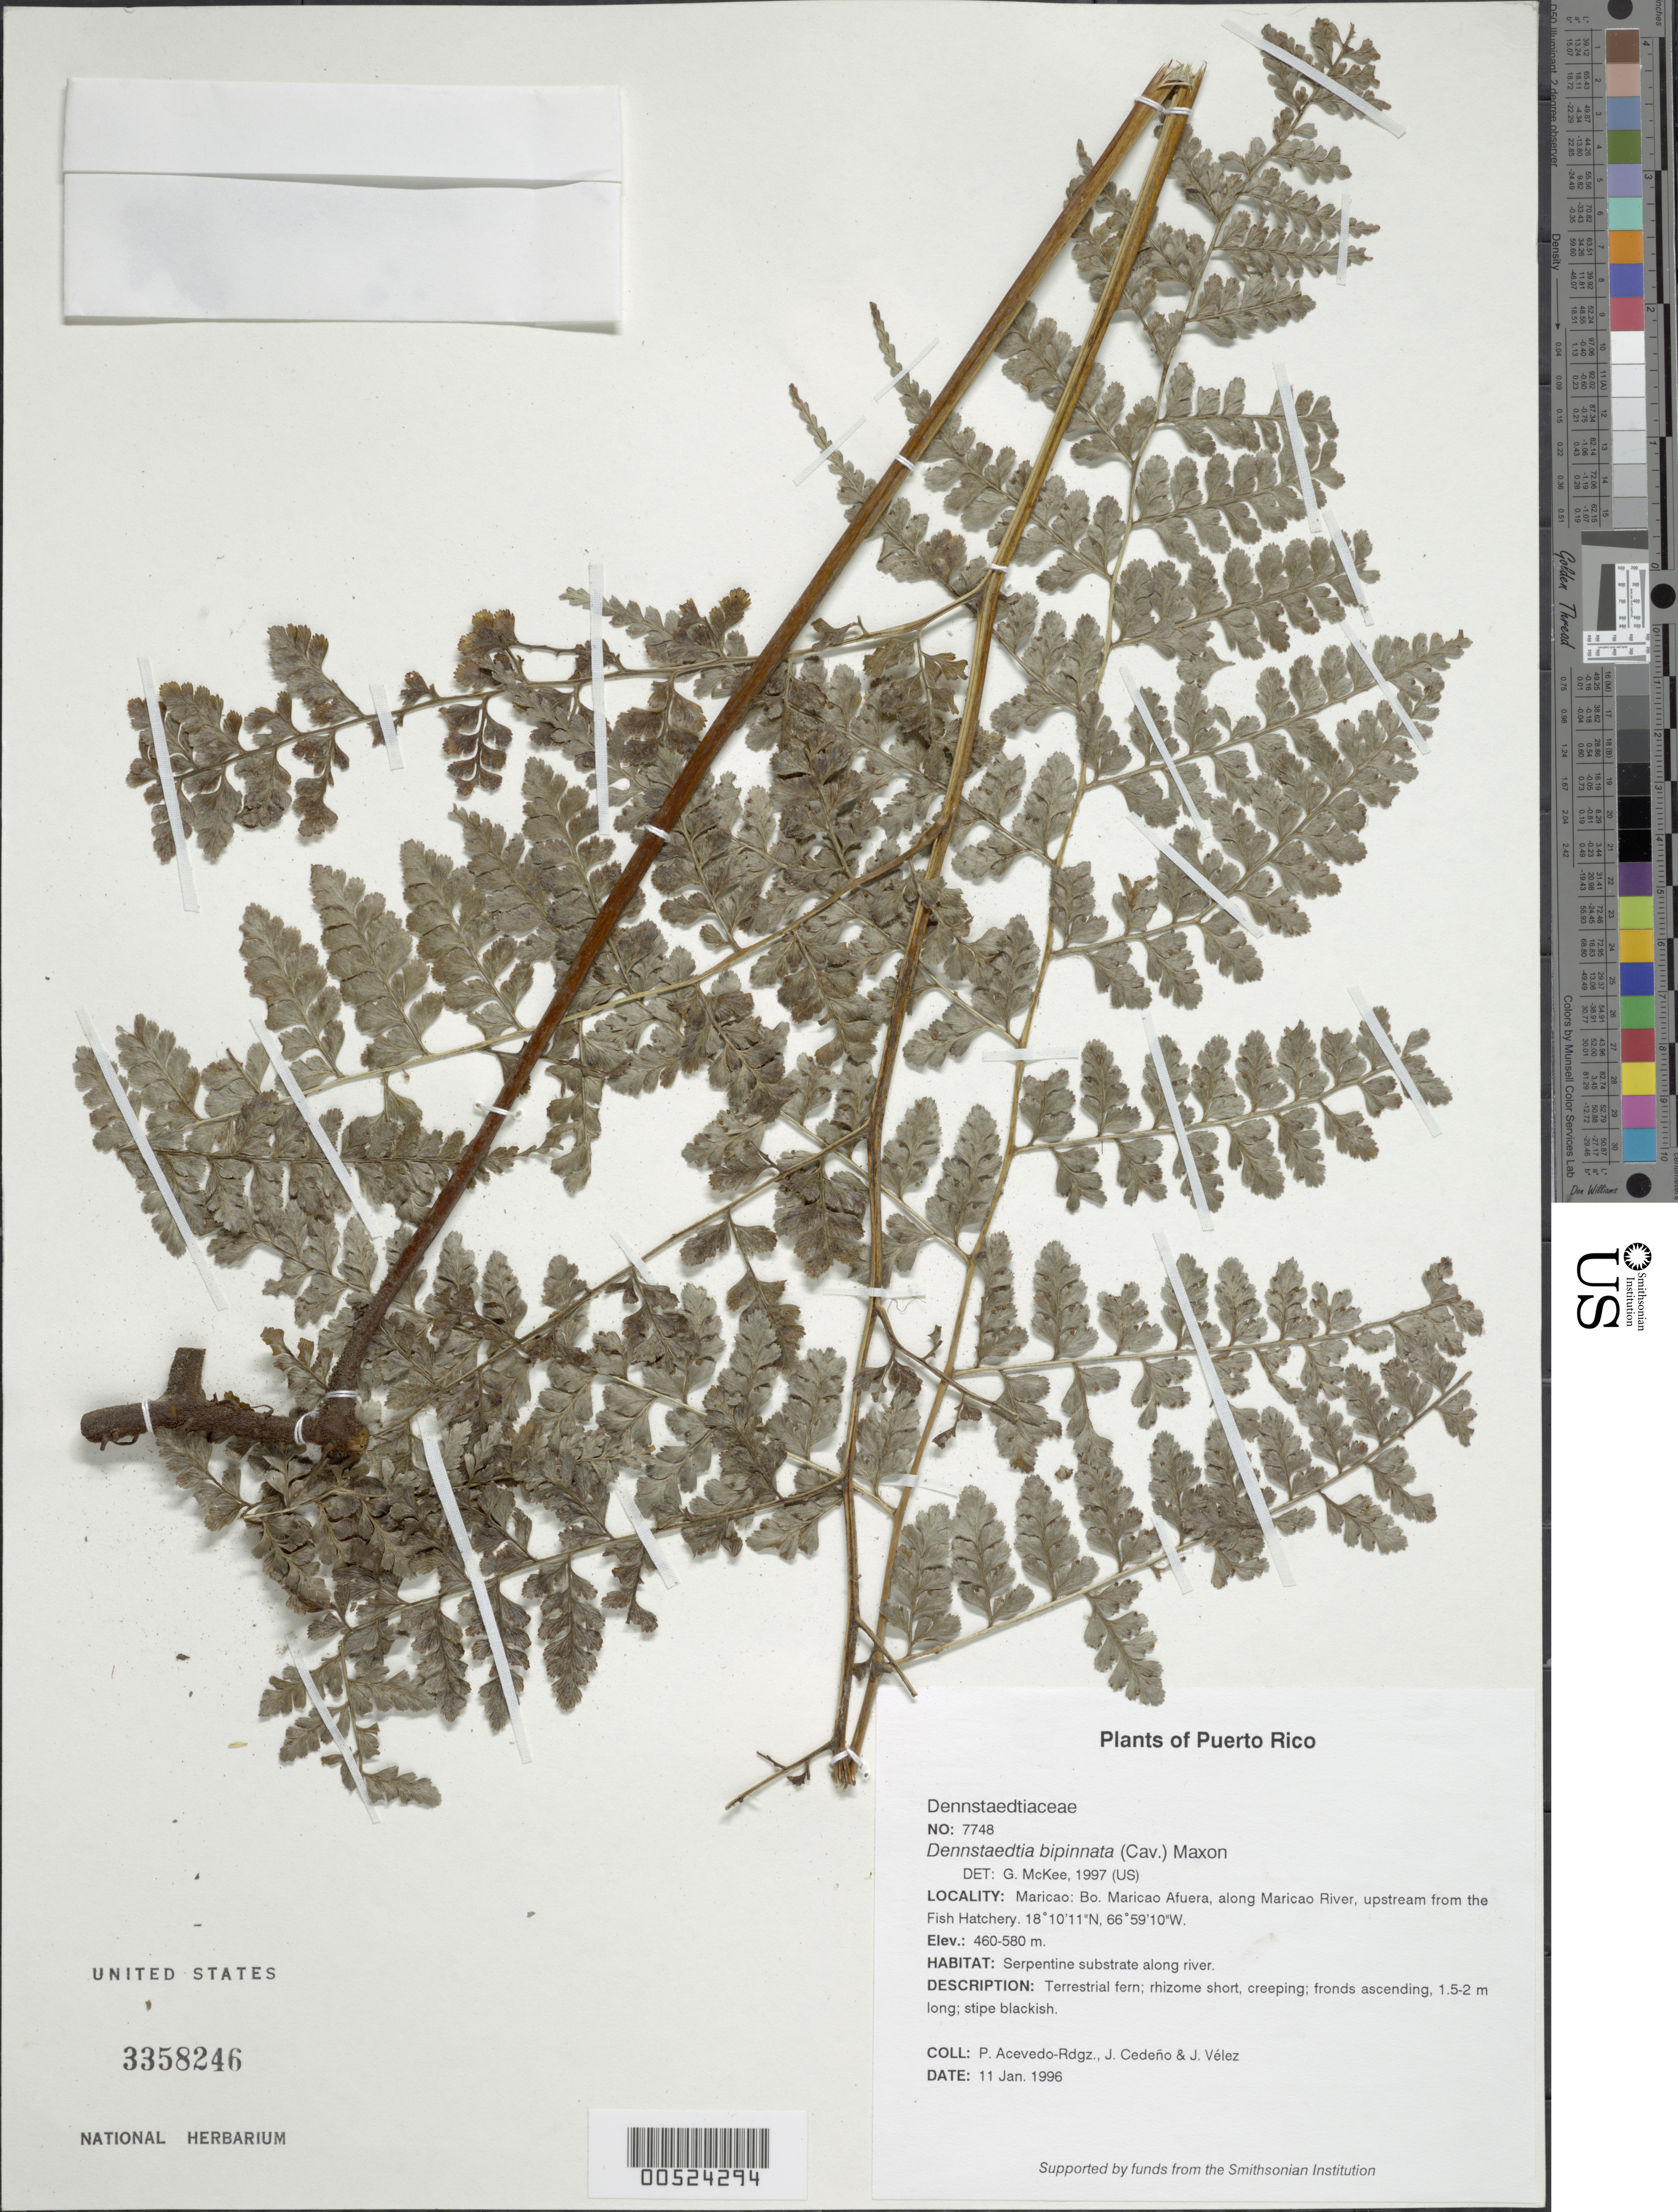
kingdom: Plantae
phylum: Tracheophyta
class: Polypodiopsida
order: Polypodiales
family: Dennstaedtiaceae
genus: Dennstaedtia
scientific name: Dennstaedtia bipinnata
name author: (Cav.) Maxon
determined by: McKee, G. S., (US), NMNH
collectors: P. Acevedo-Rodr., J. A. Cedeño M. & J. Vélez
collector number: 7748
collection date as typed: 11 Jan 1996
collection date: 1996-01-11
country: Puerto Rico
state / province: Maricao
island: Puerto Rico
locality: Maricao: Bo. Maricao Afuera, along Maricao River, upstream from the Fish Hatchery.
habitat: Serpentine substrate along river.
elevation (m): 460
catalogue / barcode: US 3358246